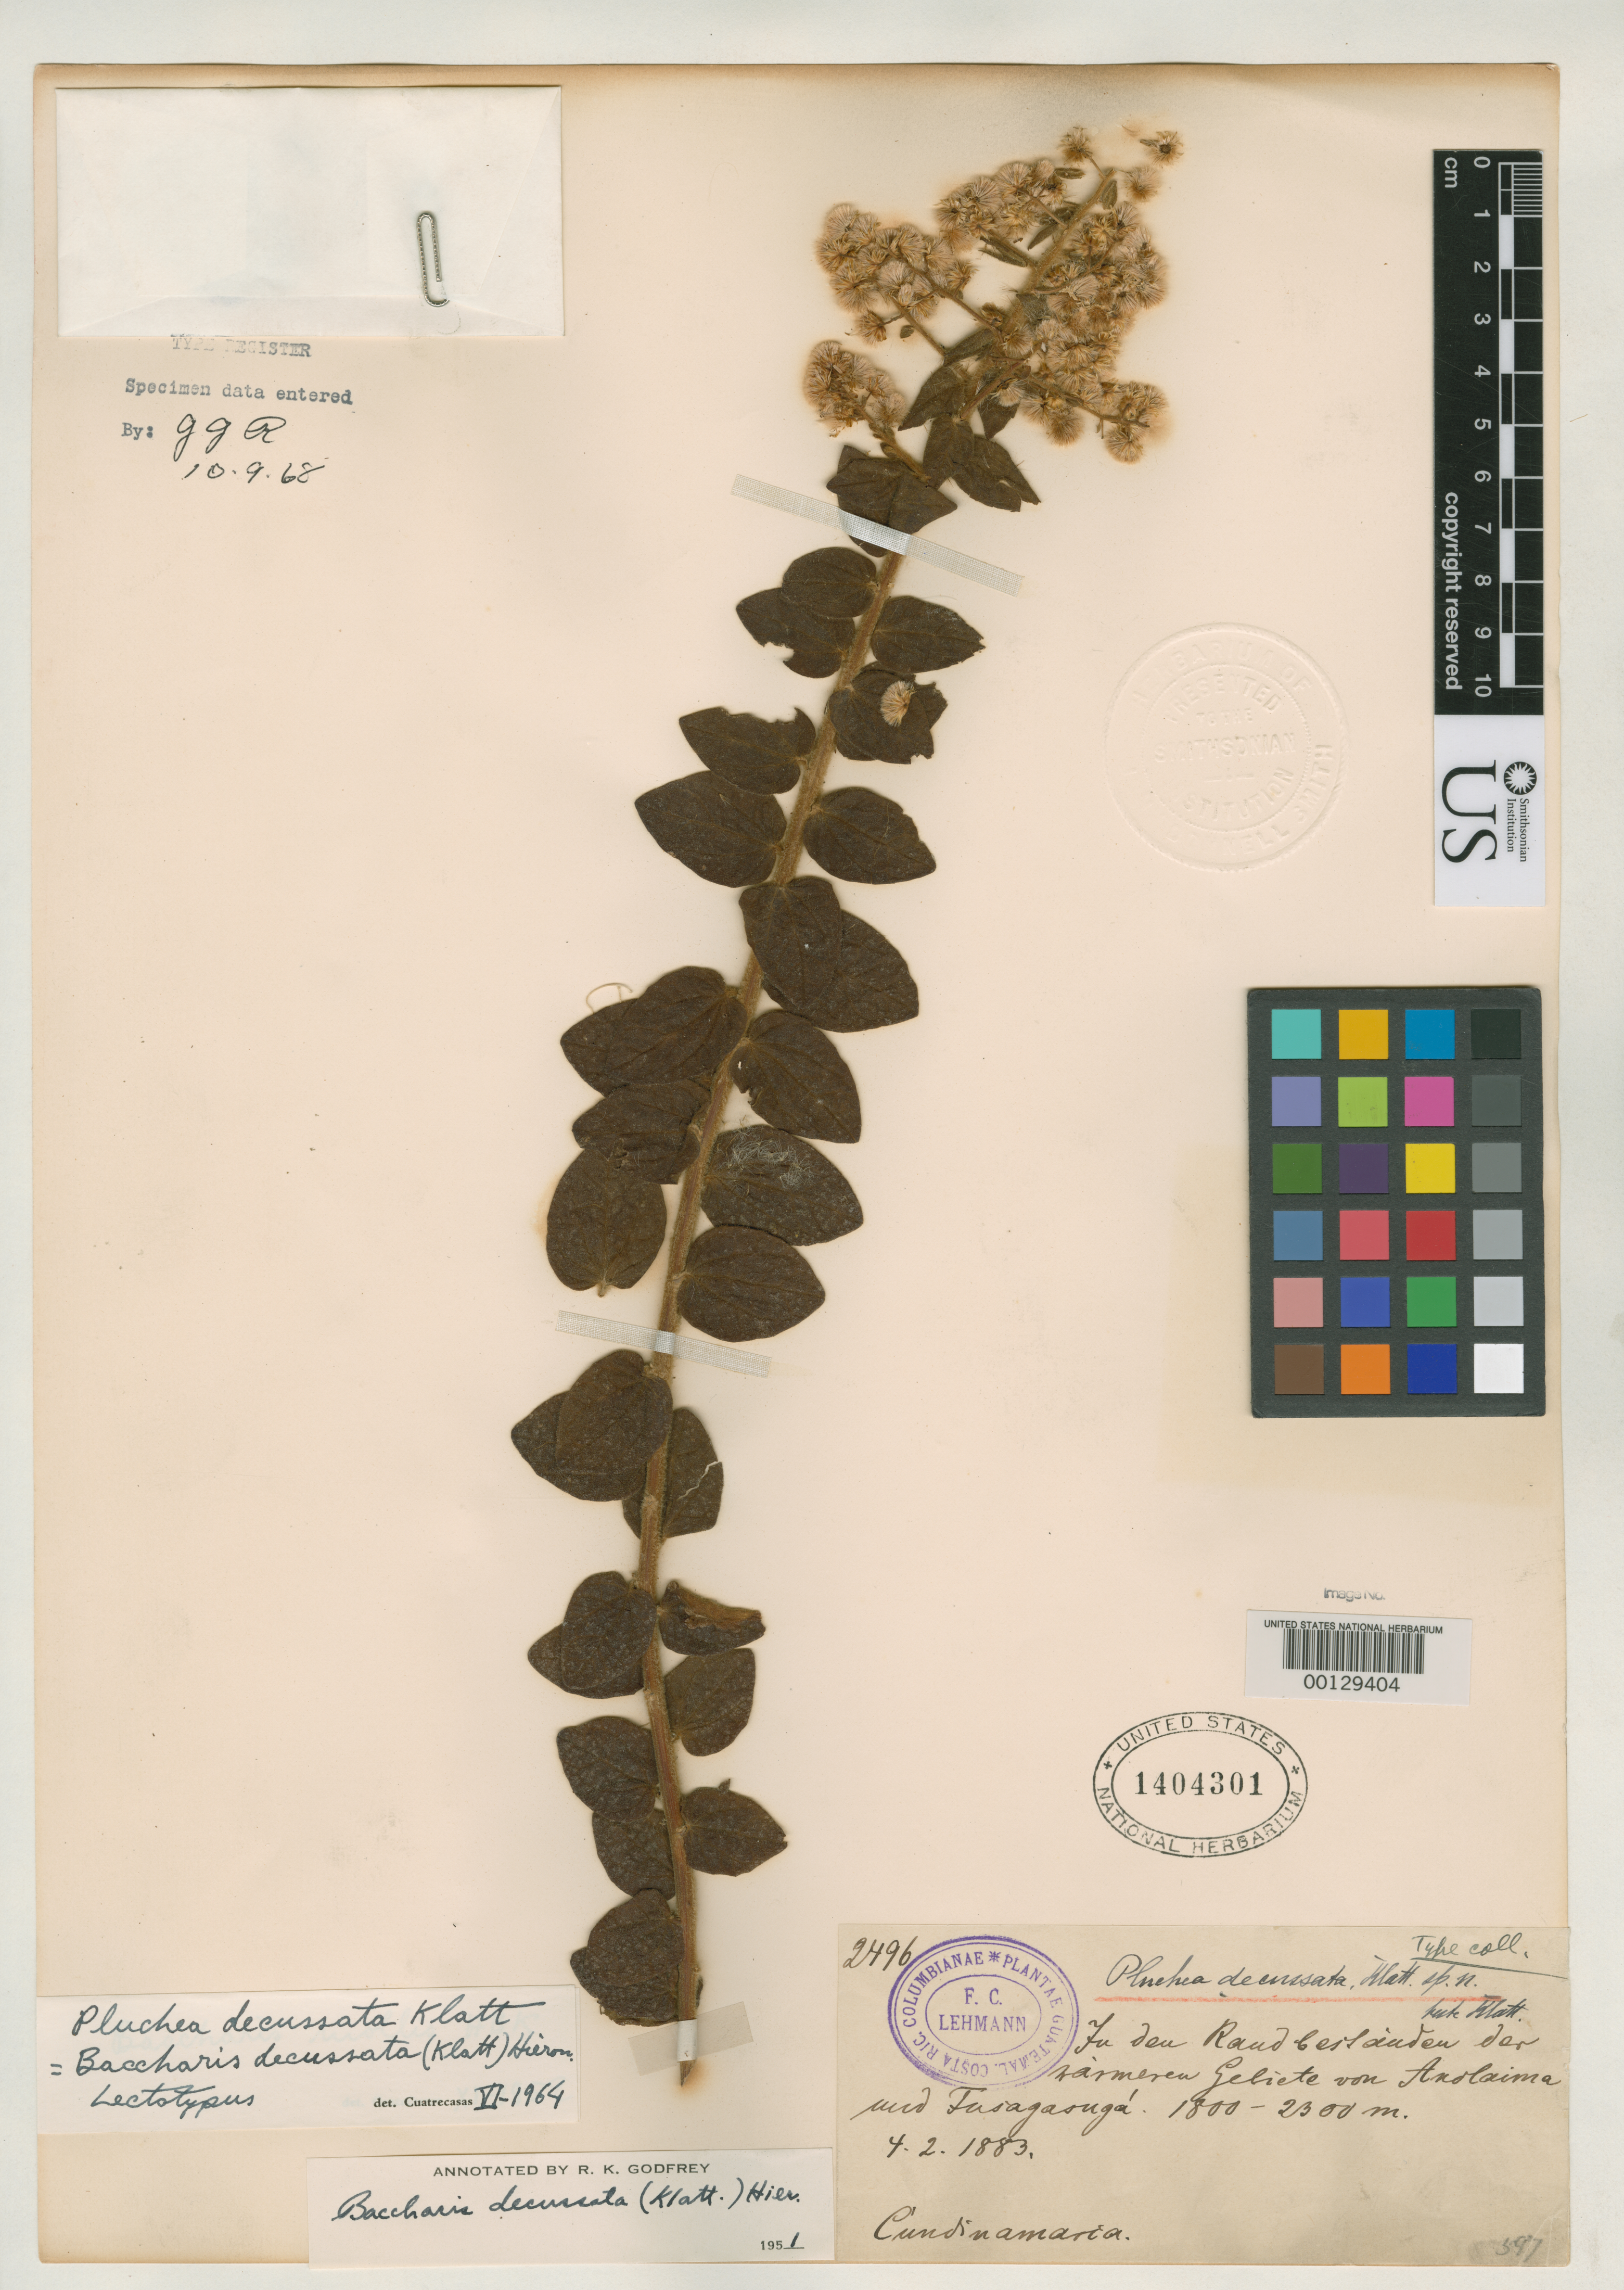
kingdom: Plantae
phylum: Tracheophyta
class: Magnoliopsida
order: Asterales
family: Asteraceae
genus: Pluchea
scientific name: Pluchea decussata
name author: Klatt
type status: Lectotype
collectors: F. C. Lehmann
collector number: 2496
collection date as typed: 03 Apr 1883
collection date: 1883-04-03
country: Colombia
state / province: Cundinamarca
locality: Taragaonga.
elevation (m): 1800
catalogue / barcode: US 1404301